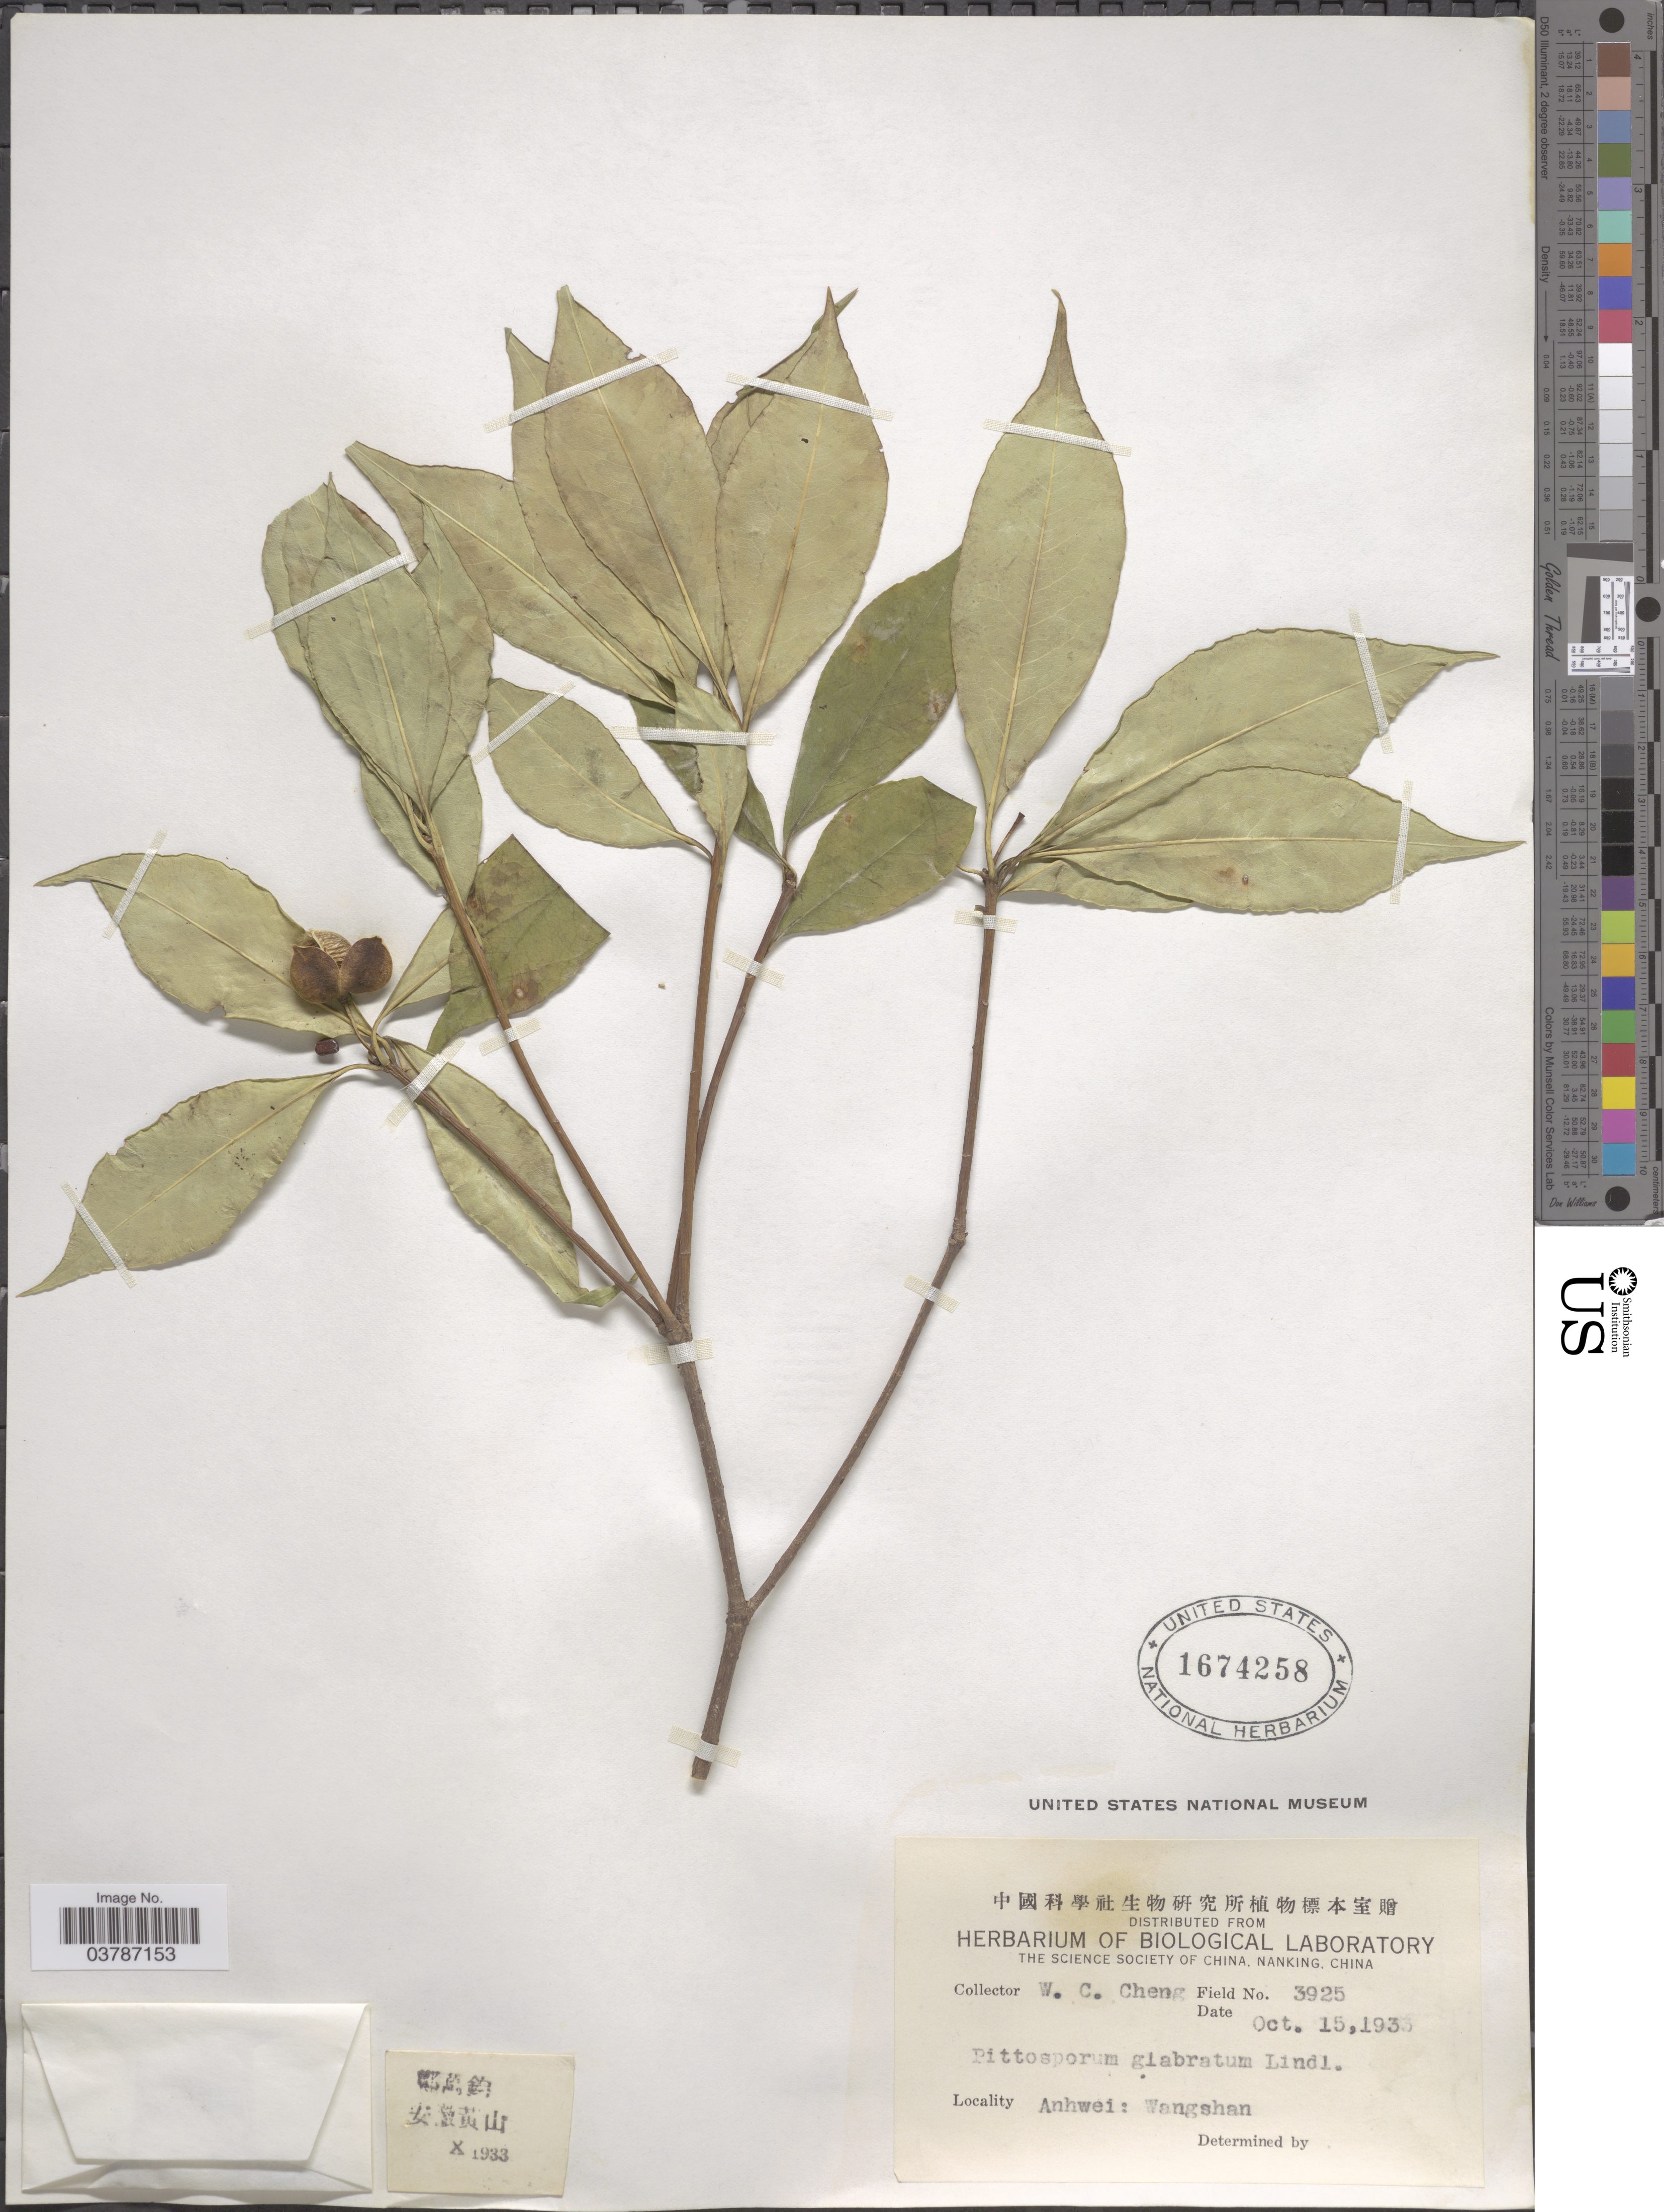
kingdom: Plantae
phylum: Tracheophyta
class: Magnoliopsida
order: Apiales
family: Pittosporaceae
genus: Pittosporum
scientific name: Pittosporum glabratum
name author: Lindl.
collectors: W. C. Cheng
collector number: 3925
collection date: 1933-10-15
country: China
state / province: Anhui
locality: X. Anhwei: Wangshan.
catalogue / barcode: US 1674258